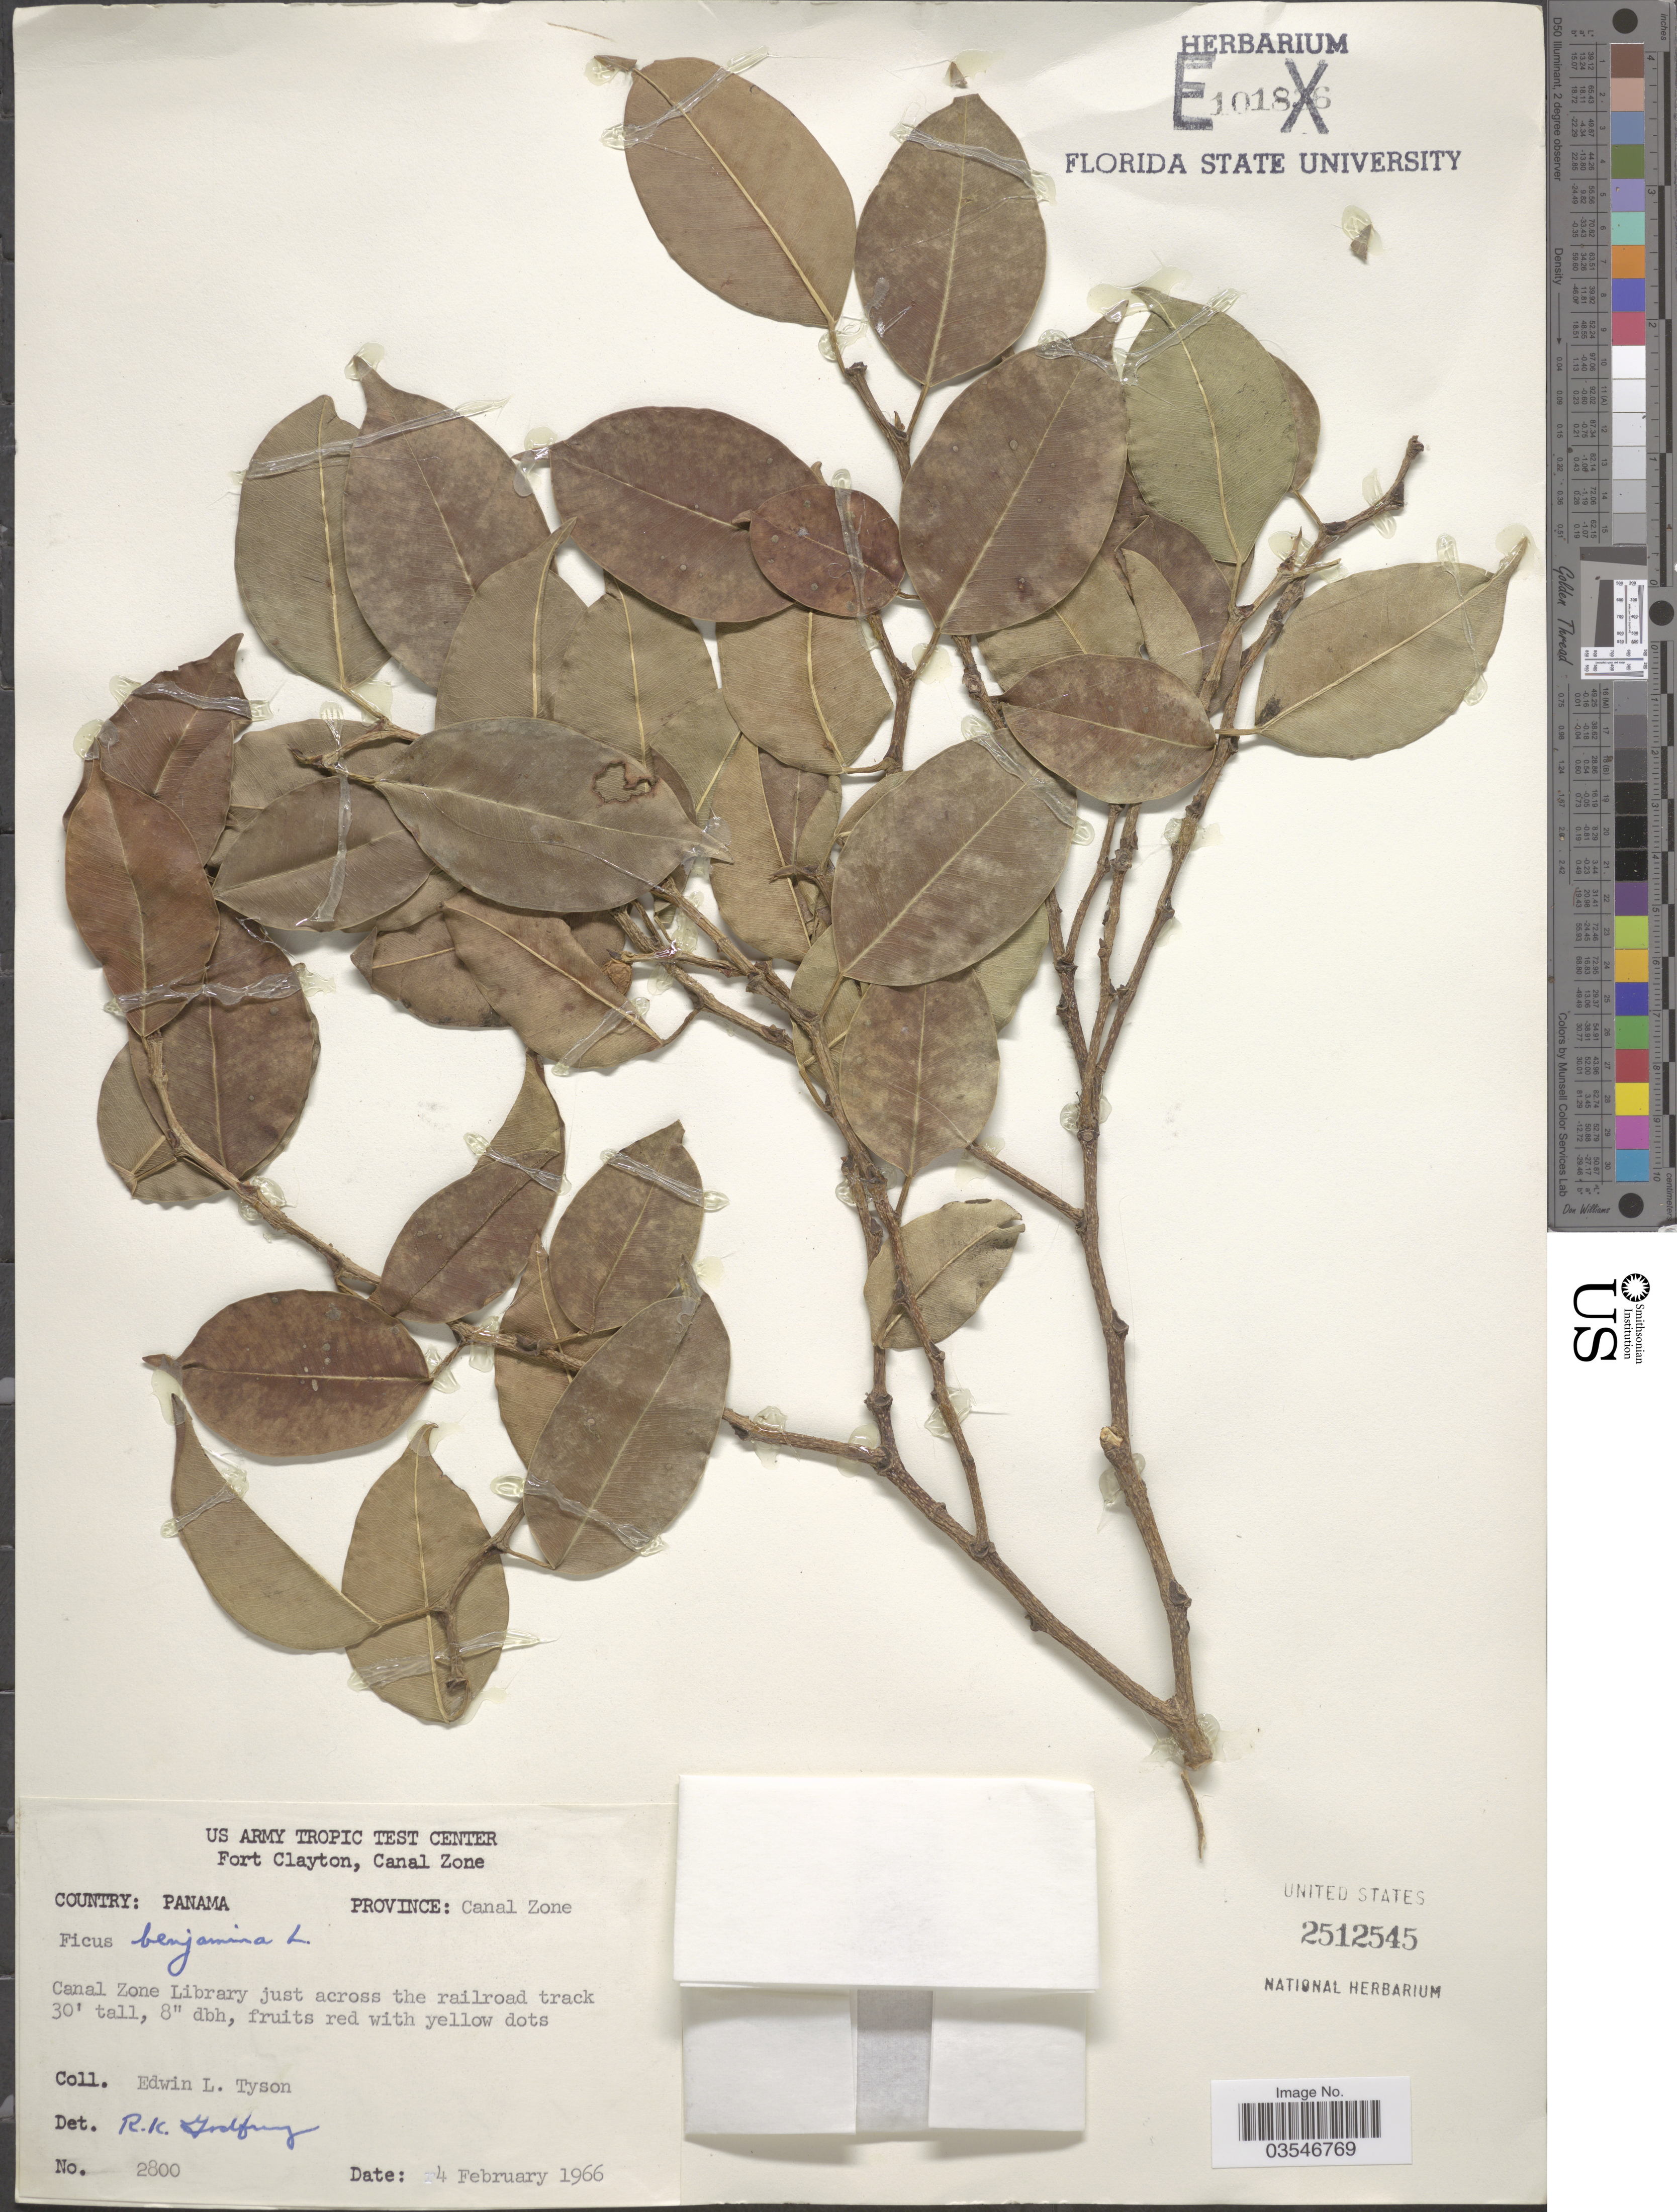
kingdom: Plantae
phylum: Tracheophyta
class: Magnoliopsida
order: Rosales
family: Moraceae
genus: Ficus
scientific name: Ficus benjamina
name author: L.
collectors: E. L. Tyson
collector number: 2800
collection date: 1966-02-04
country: Panama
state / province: Colón / Panamá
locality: Province: Canal Zone. Canal Zone Library just across the railroad track.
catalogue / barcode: US 2512545